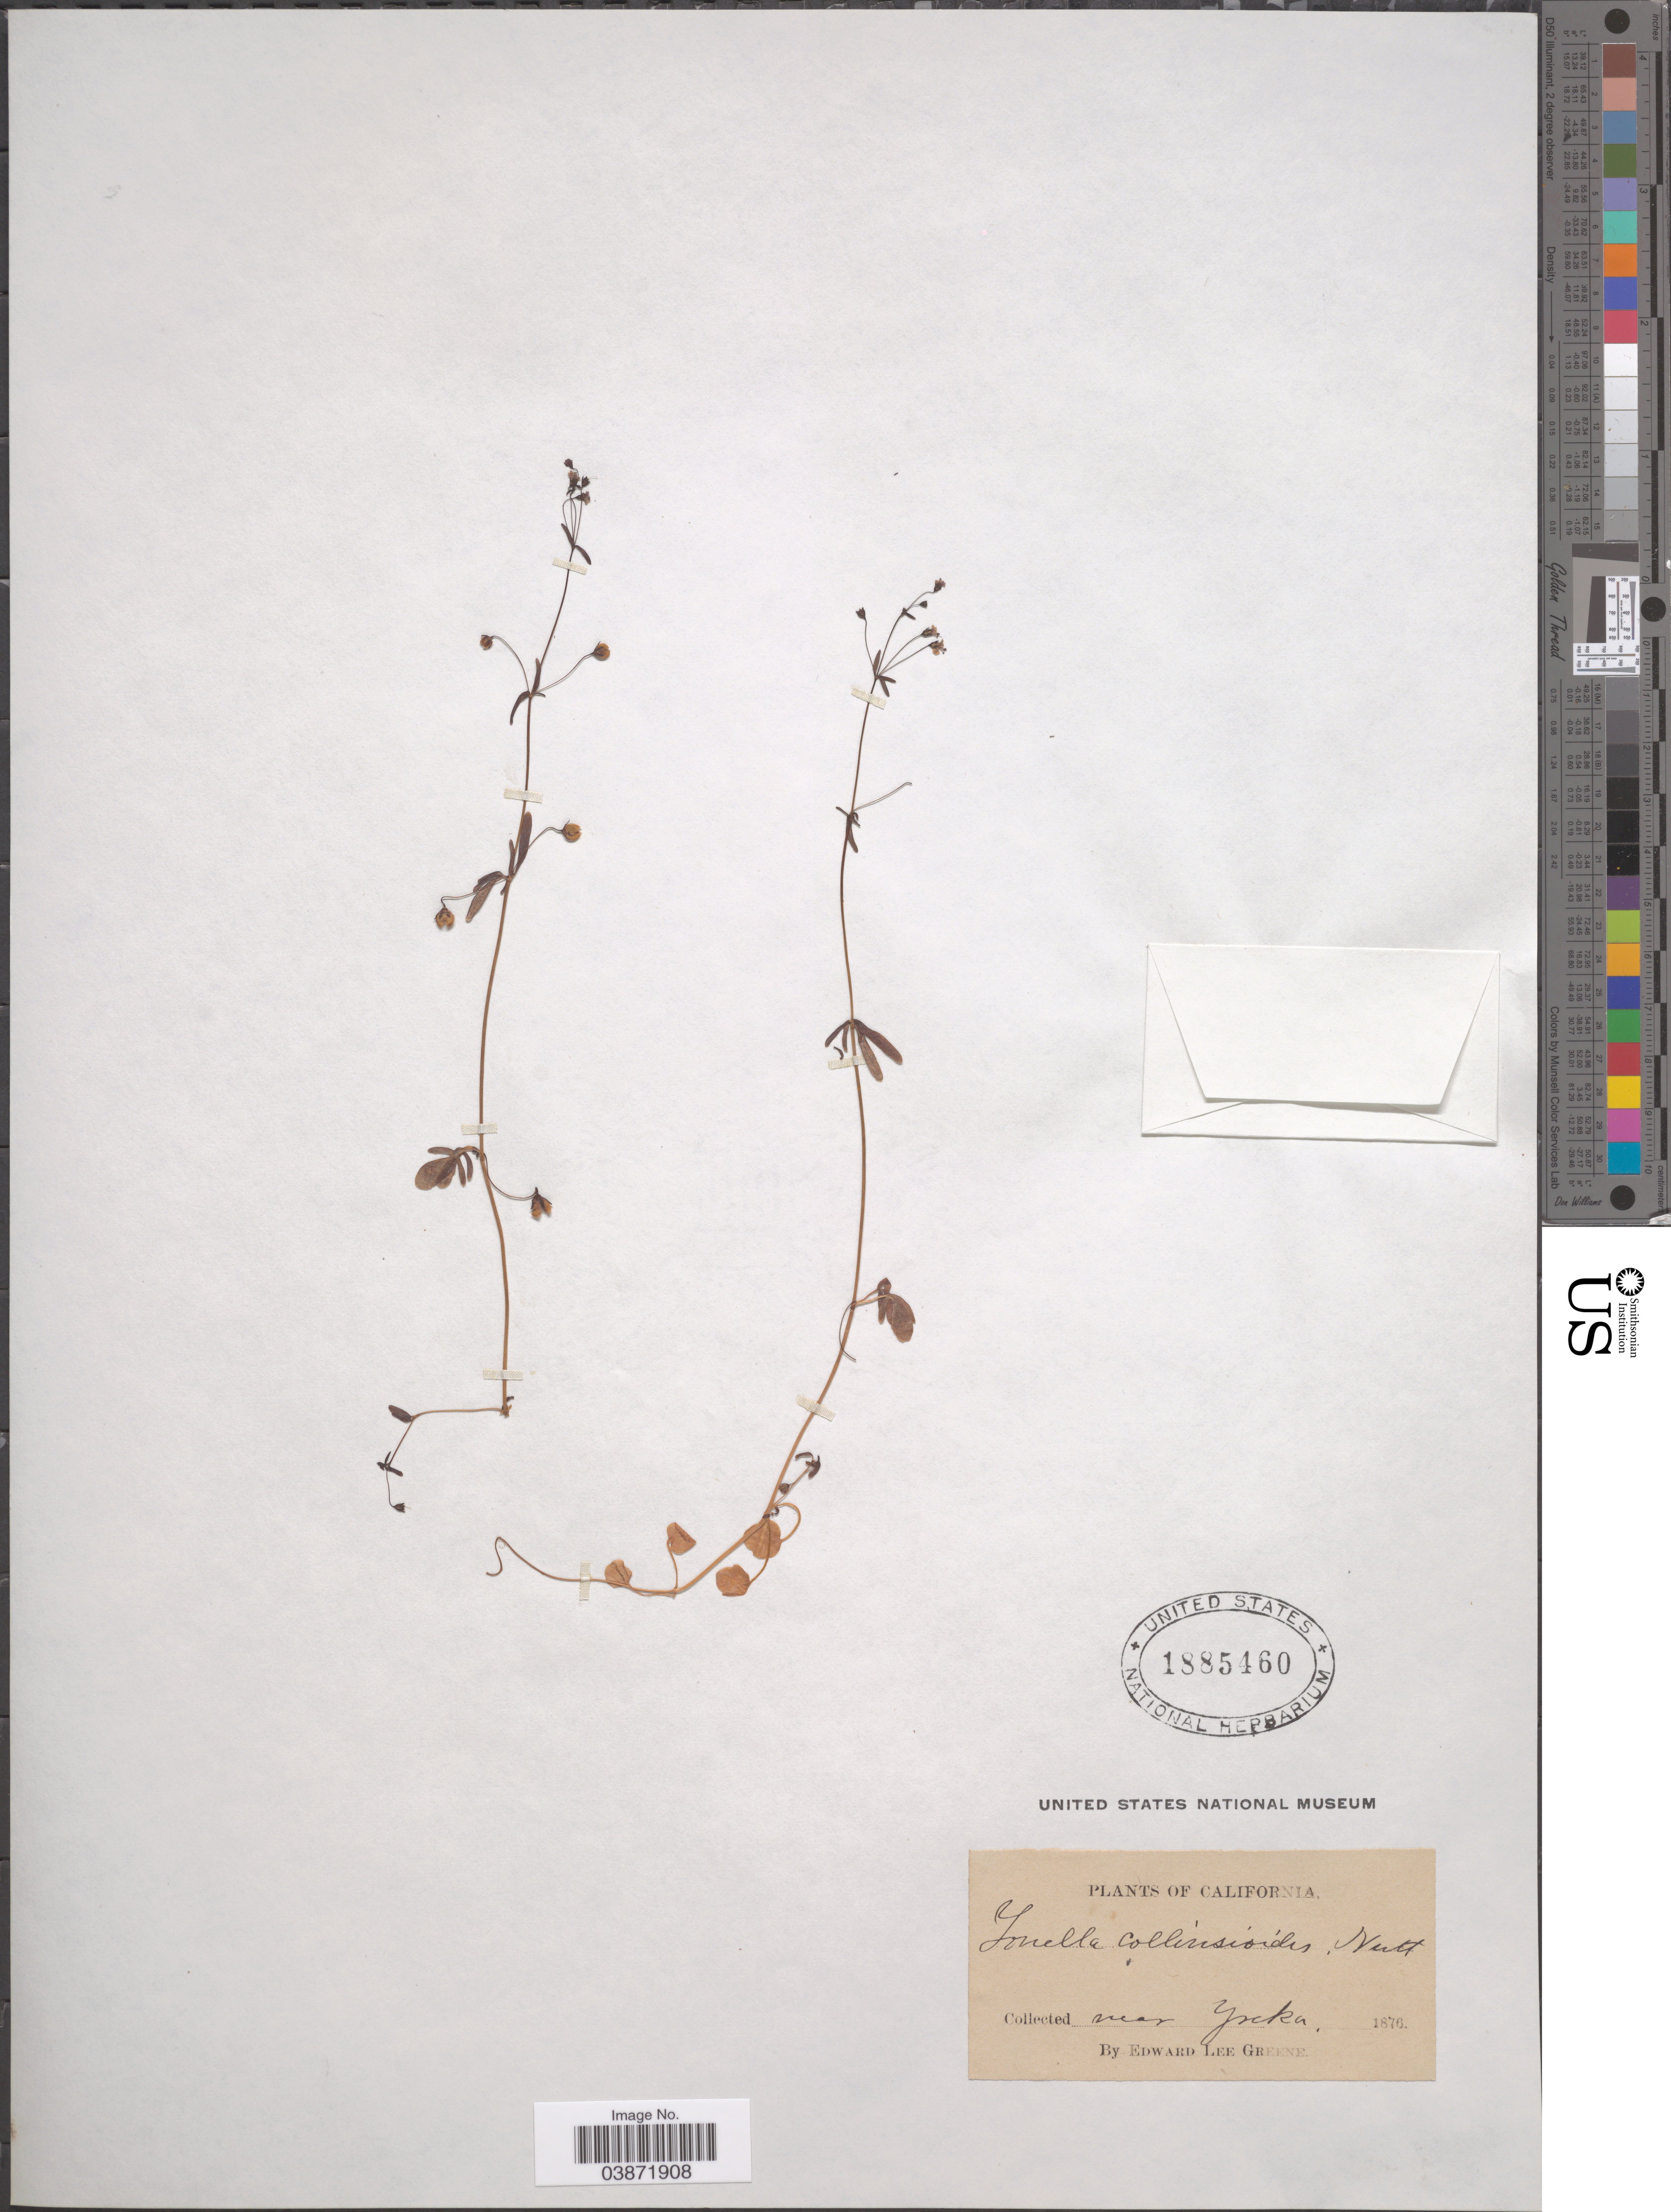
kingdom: Plantae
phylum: Tracheophyta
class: Magnoliopsida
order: Lamiales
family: Plantaginaceae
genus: Tonella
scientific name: Tonella collinsioides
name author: Nutt. ex A. Gray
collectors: E. L. Greene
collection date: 1876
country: United States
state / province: California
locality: Near Yreka.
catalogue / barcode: US 1885460